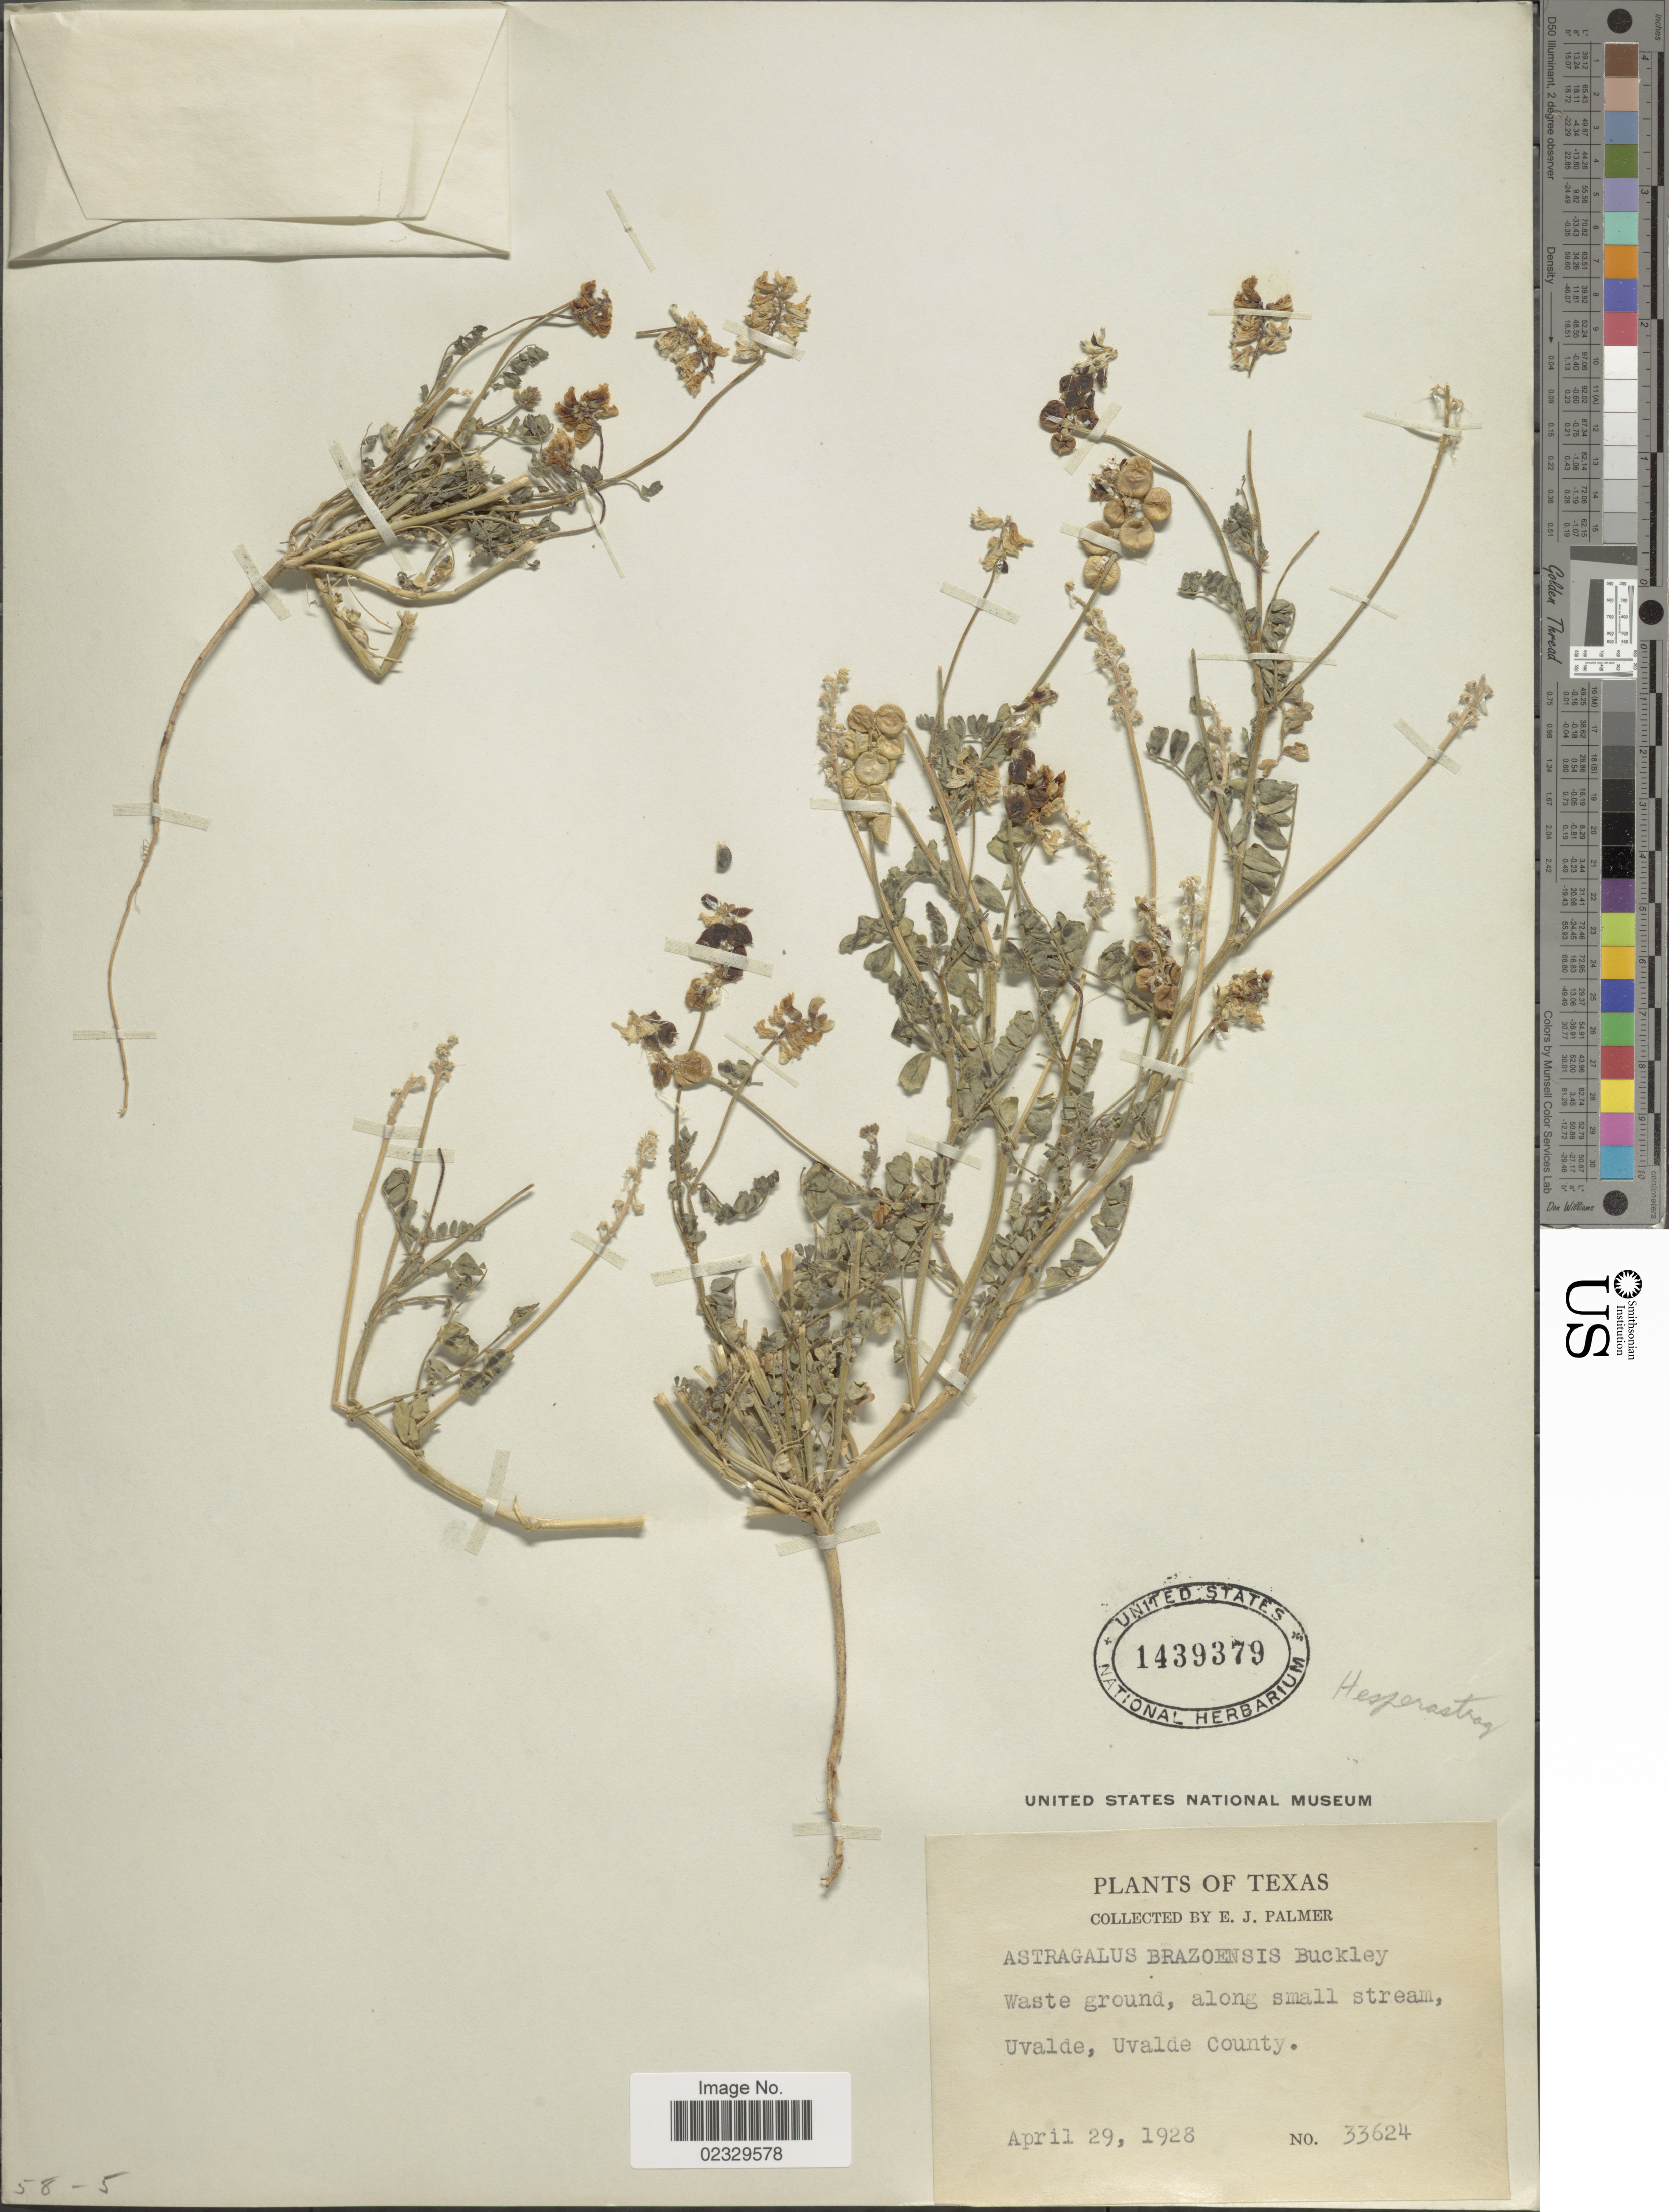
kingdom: Plantae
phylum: Tracheophyta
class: Magnoliopsida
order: Fabales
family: Fabaceae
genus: Astragalus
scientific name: Astragalus brazoensis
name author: Buckley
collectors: E. J. Palmer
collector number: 33624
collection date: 1928-04-29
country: United States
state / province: Texas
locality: Uvalde, Uvalde County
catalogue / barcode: US 1439379